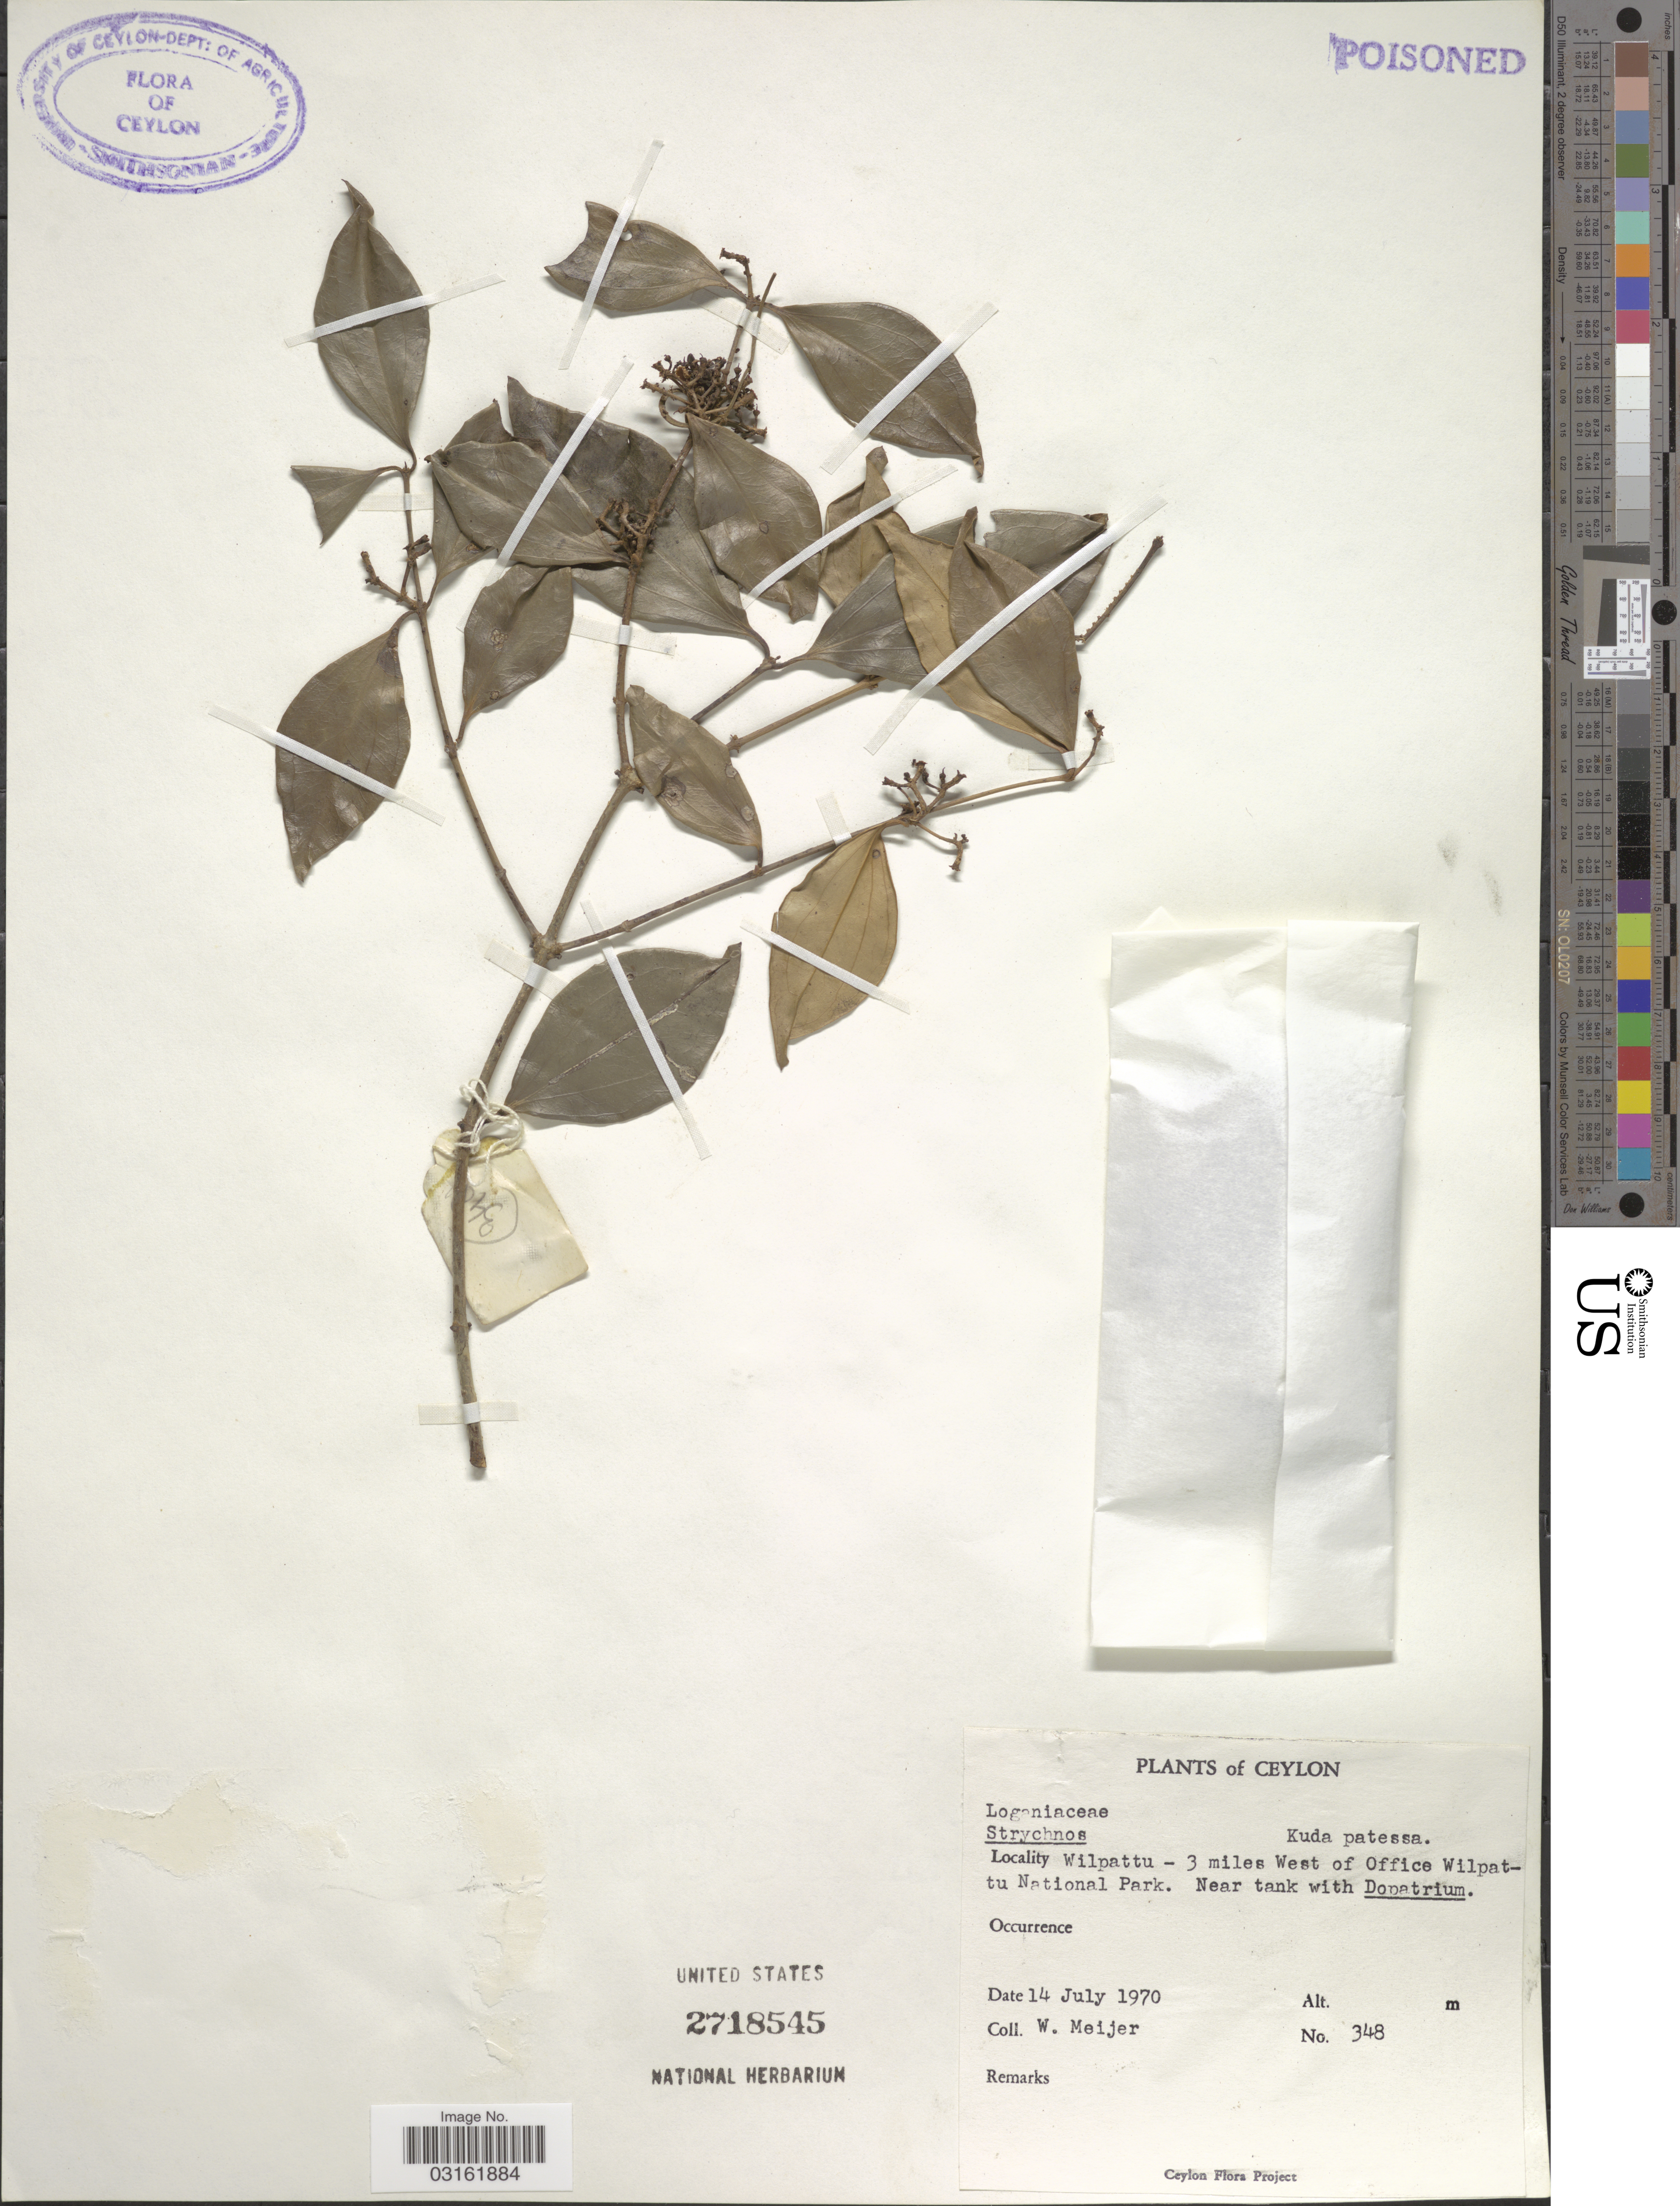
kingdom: Plantae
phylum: Tracheophyta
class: Magnoliopsida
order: Gentianales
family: Loganiaceae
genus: Strychnos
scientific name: Strychnos sp.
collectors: W. Meijer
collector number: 348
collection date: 1970-07-14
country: Sri Lanka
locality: Ceylon. Wilpattu - 3 miles West of Office Wilpattu National Park.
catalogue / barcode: US 2718545